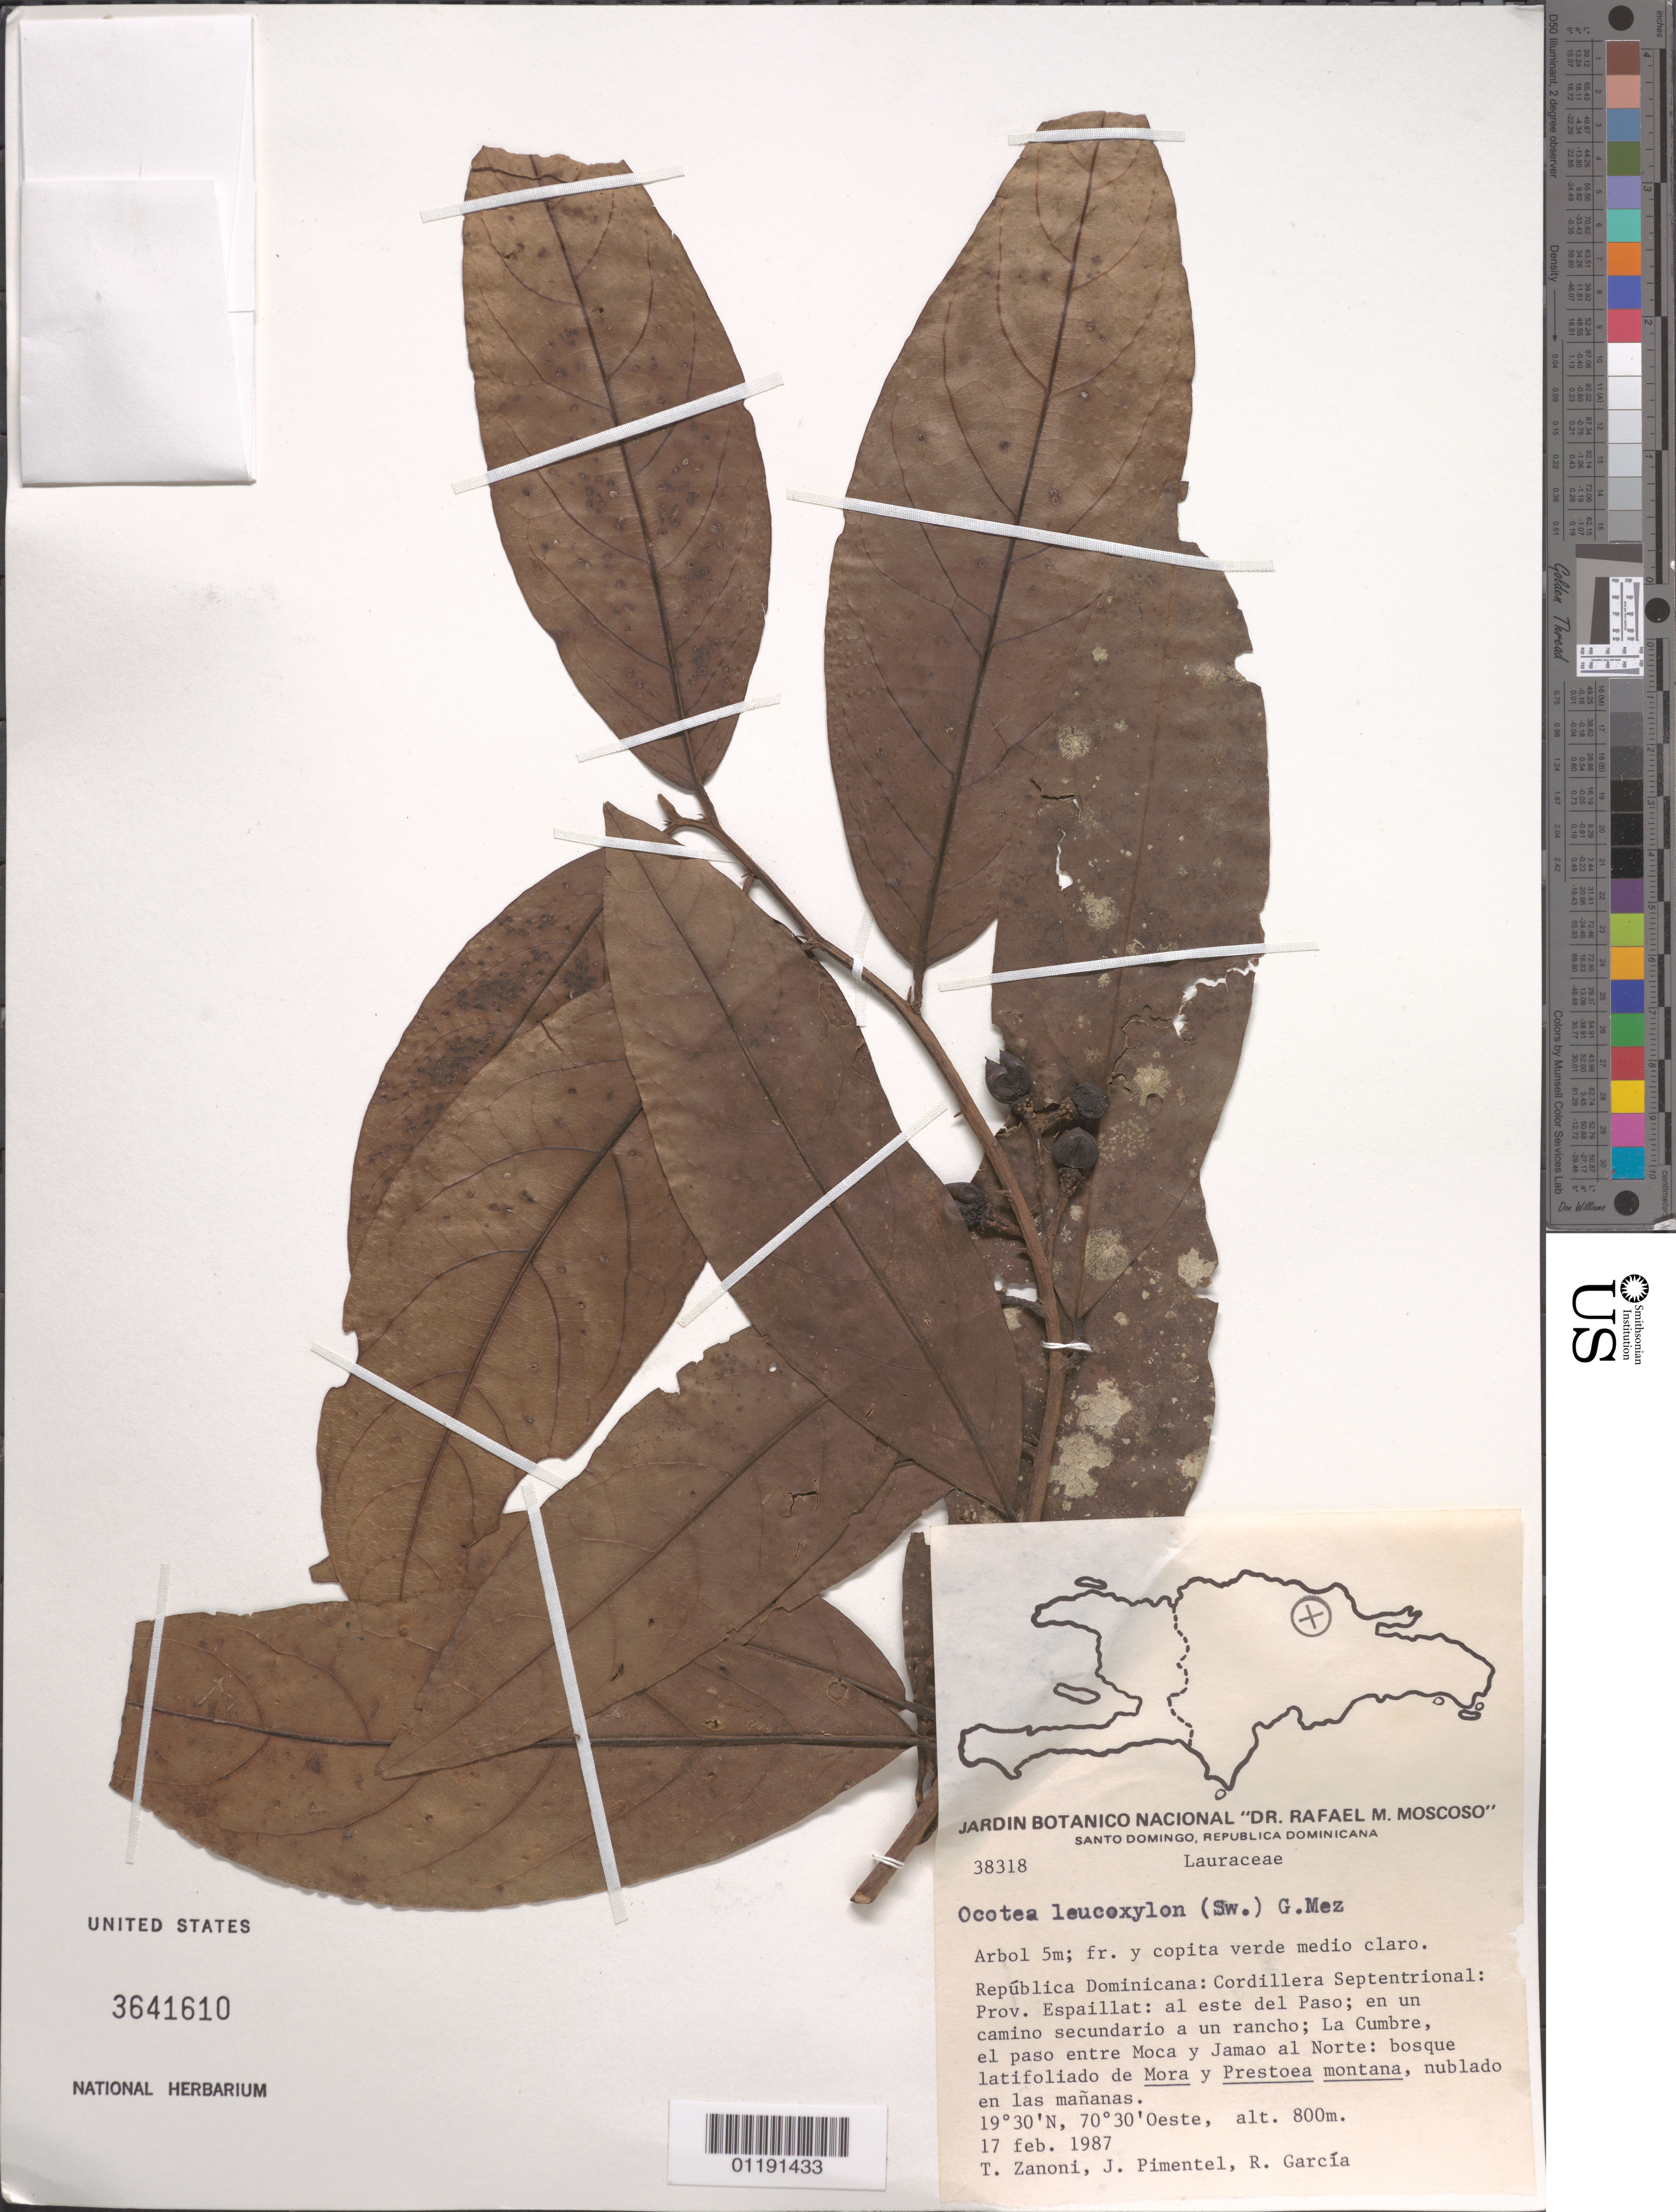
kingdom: Plantae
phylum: Tracheophyta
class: Magnoliopsida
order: Laurales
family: Lauraceae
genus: Ocotea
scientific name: Ocotea leucoxylon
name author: (Sw.) Laness.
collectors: T. A. Zanoni, J. Pimentel & R. G. García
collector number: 38318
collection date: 1987-02-17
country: Dominican Republic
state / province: Espaillat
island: Hispaniola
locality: Cordillera Septentrional: E of Paso; on the byroad to a ranch; La Cumbre, the passage between Moca and Jamao to the N.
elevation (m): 800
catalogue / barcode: US 3641610